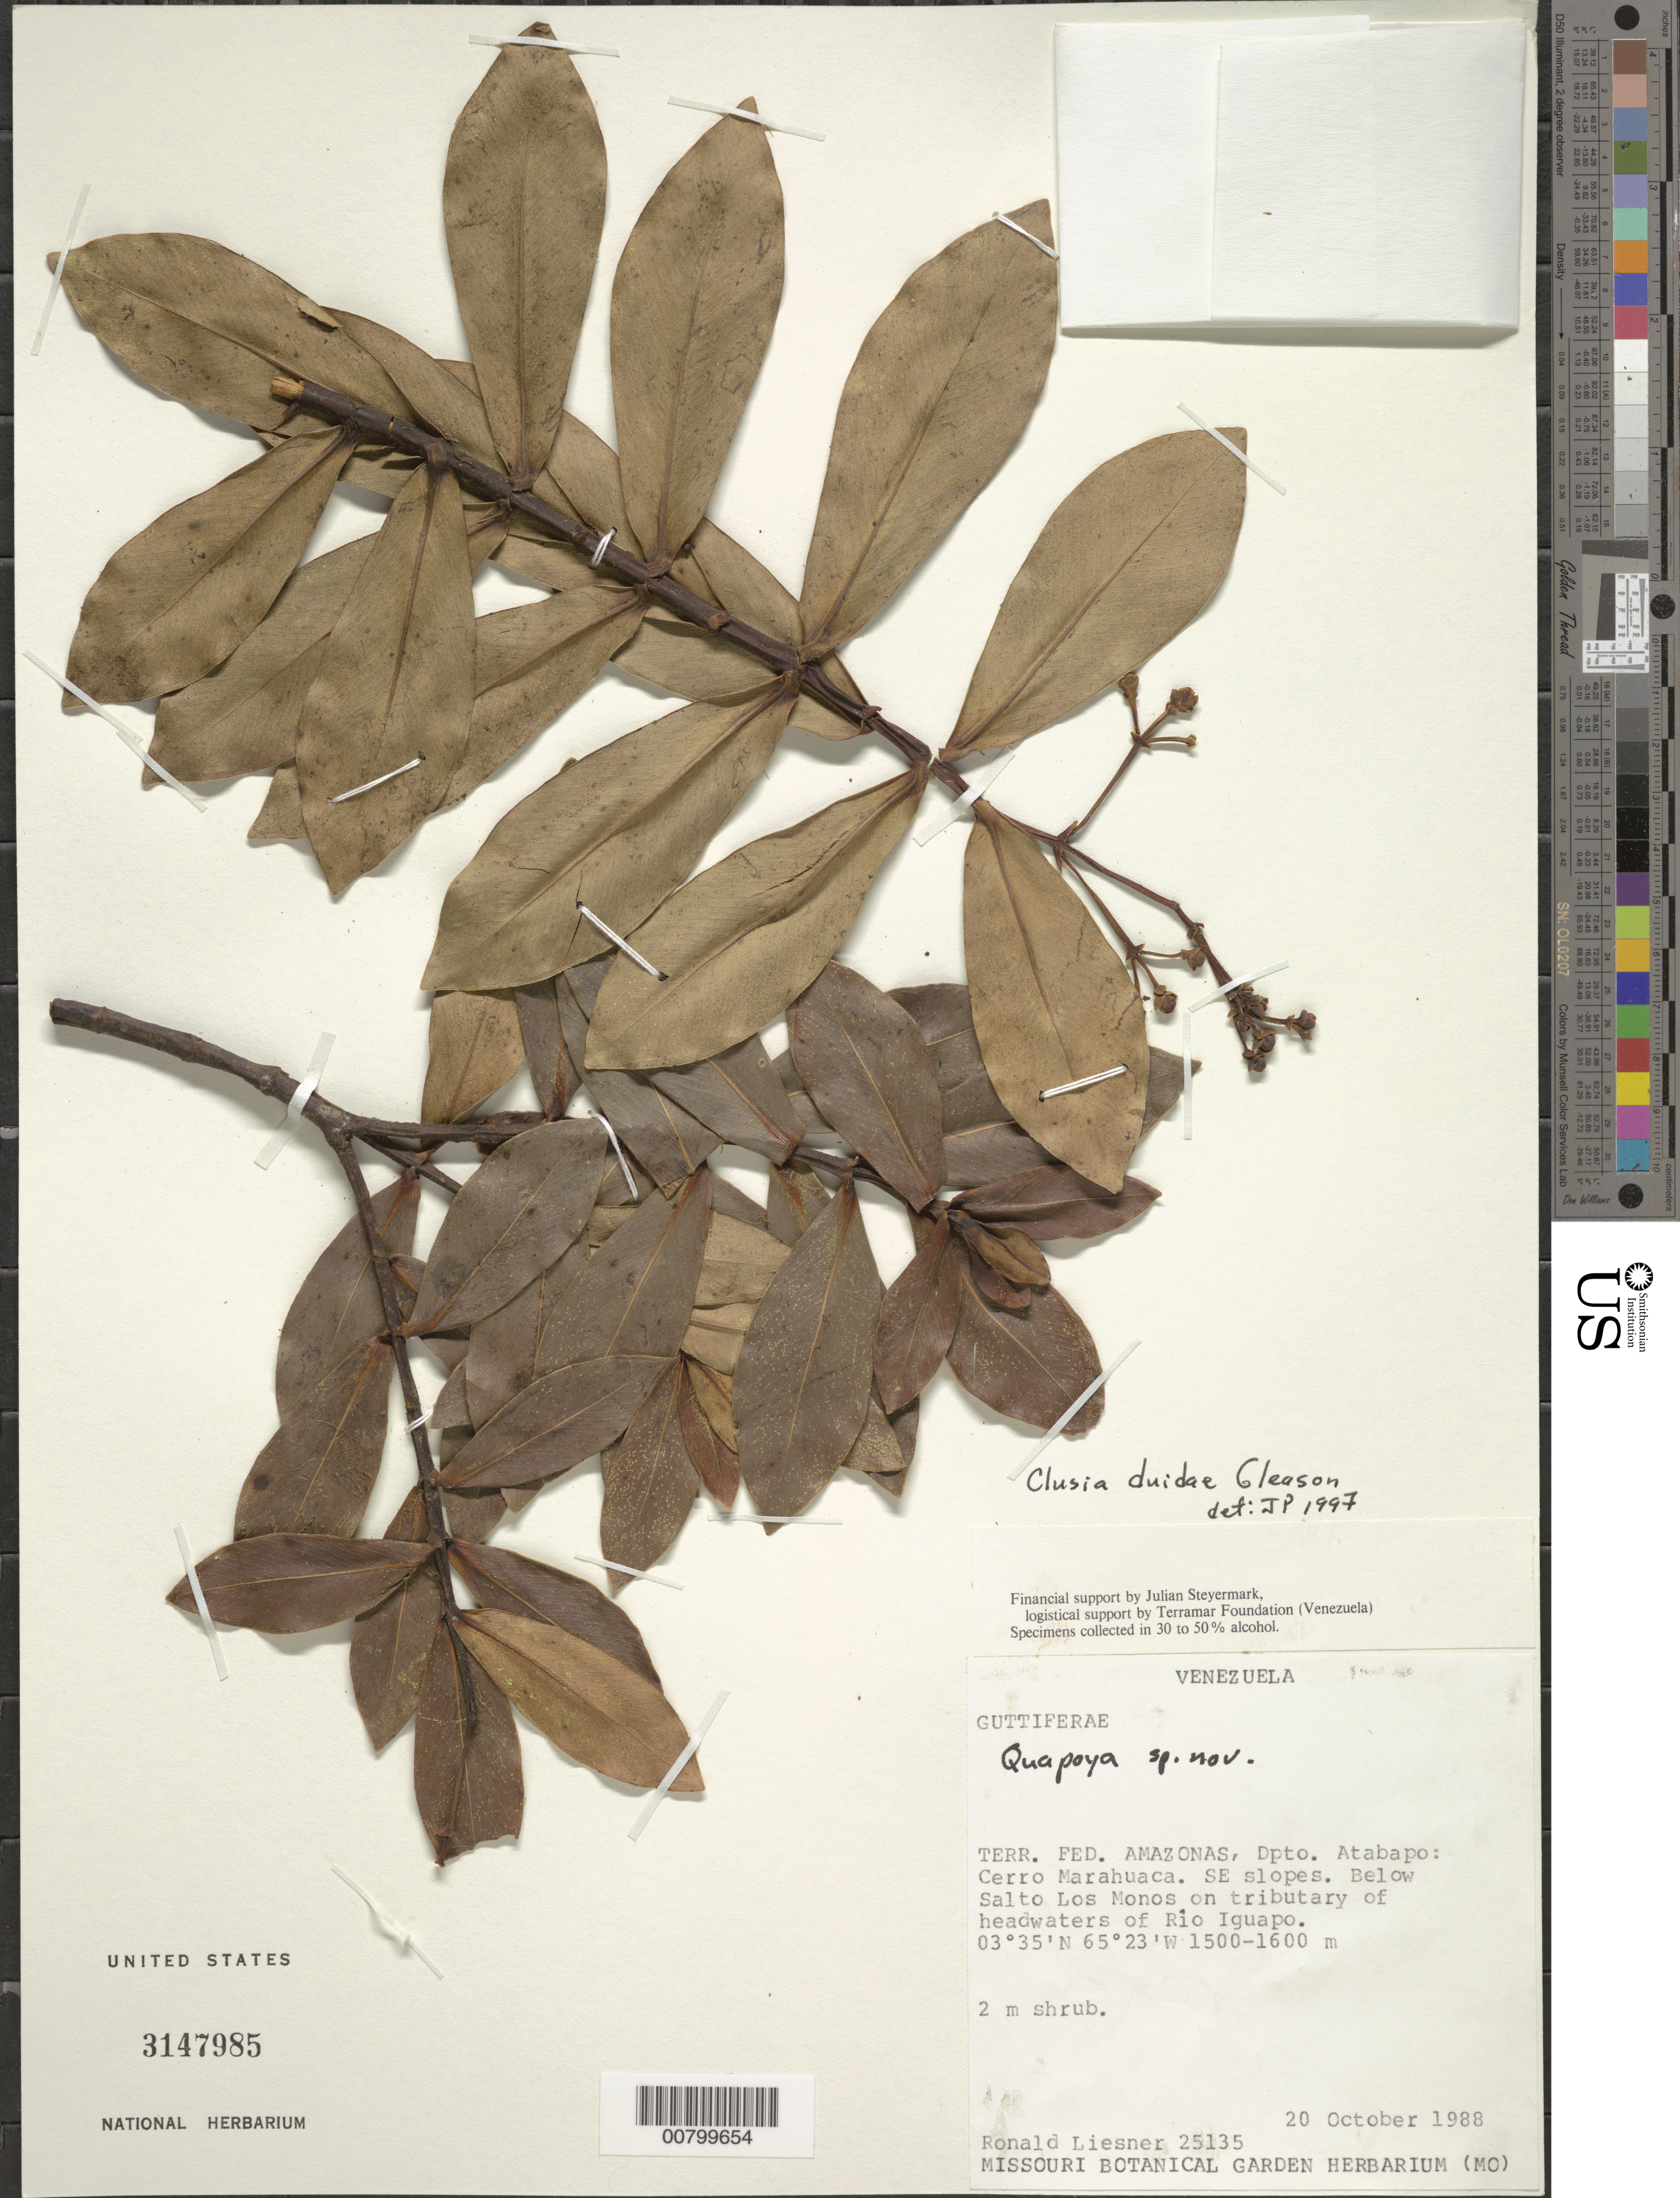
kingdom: Plantae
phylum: Tracheophyta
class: Magnoliopsida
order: Malpighiales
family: Clusiaceae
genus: Clusia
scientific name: Clusia duidae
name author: Gleason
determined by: Pipoly, J. J., III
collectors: R. L. Liesner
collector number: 25125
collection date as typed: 20-Oct-88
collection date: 1988-10-20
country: Venezuela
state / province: Amazonas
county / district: Atabapo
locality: Cerro Marahuaca, below Salto Los Monos, headwaters of Río Iguapo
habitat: Riverbank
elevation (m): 1500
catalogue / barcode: US 3147985